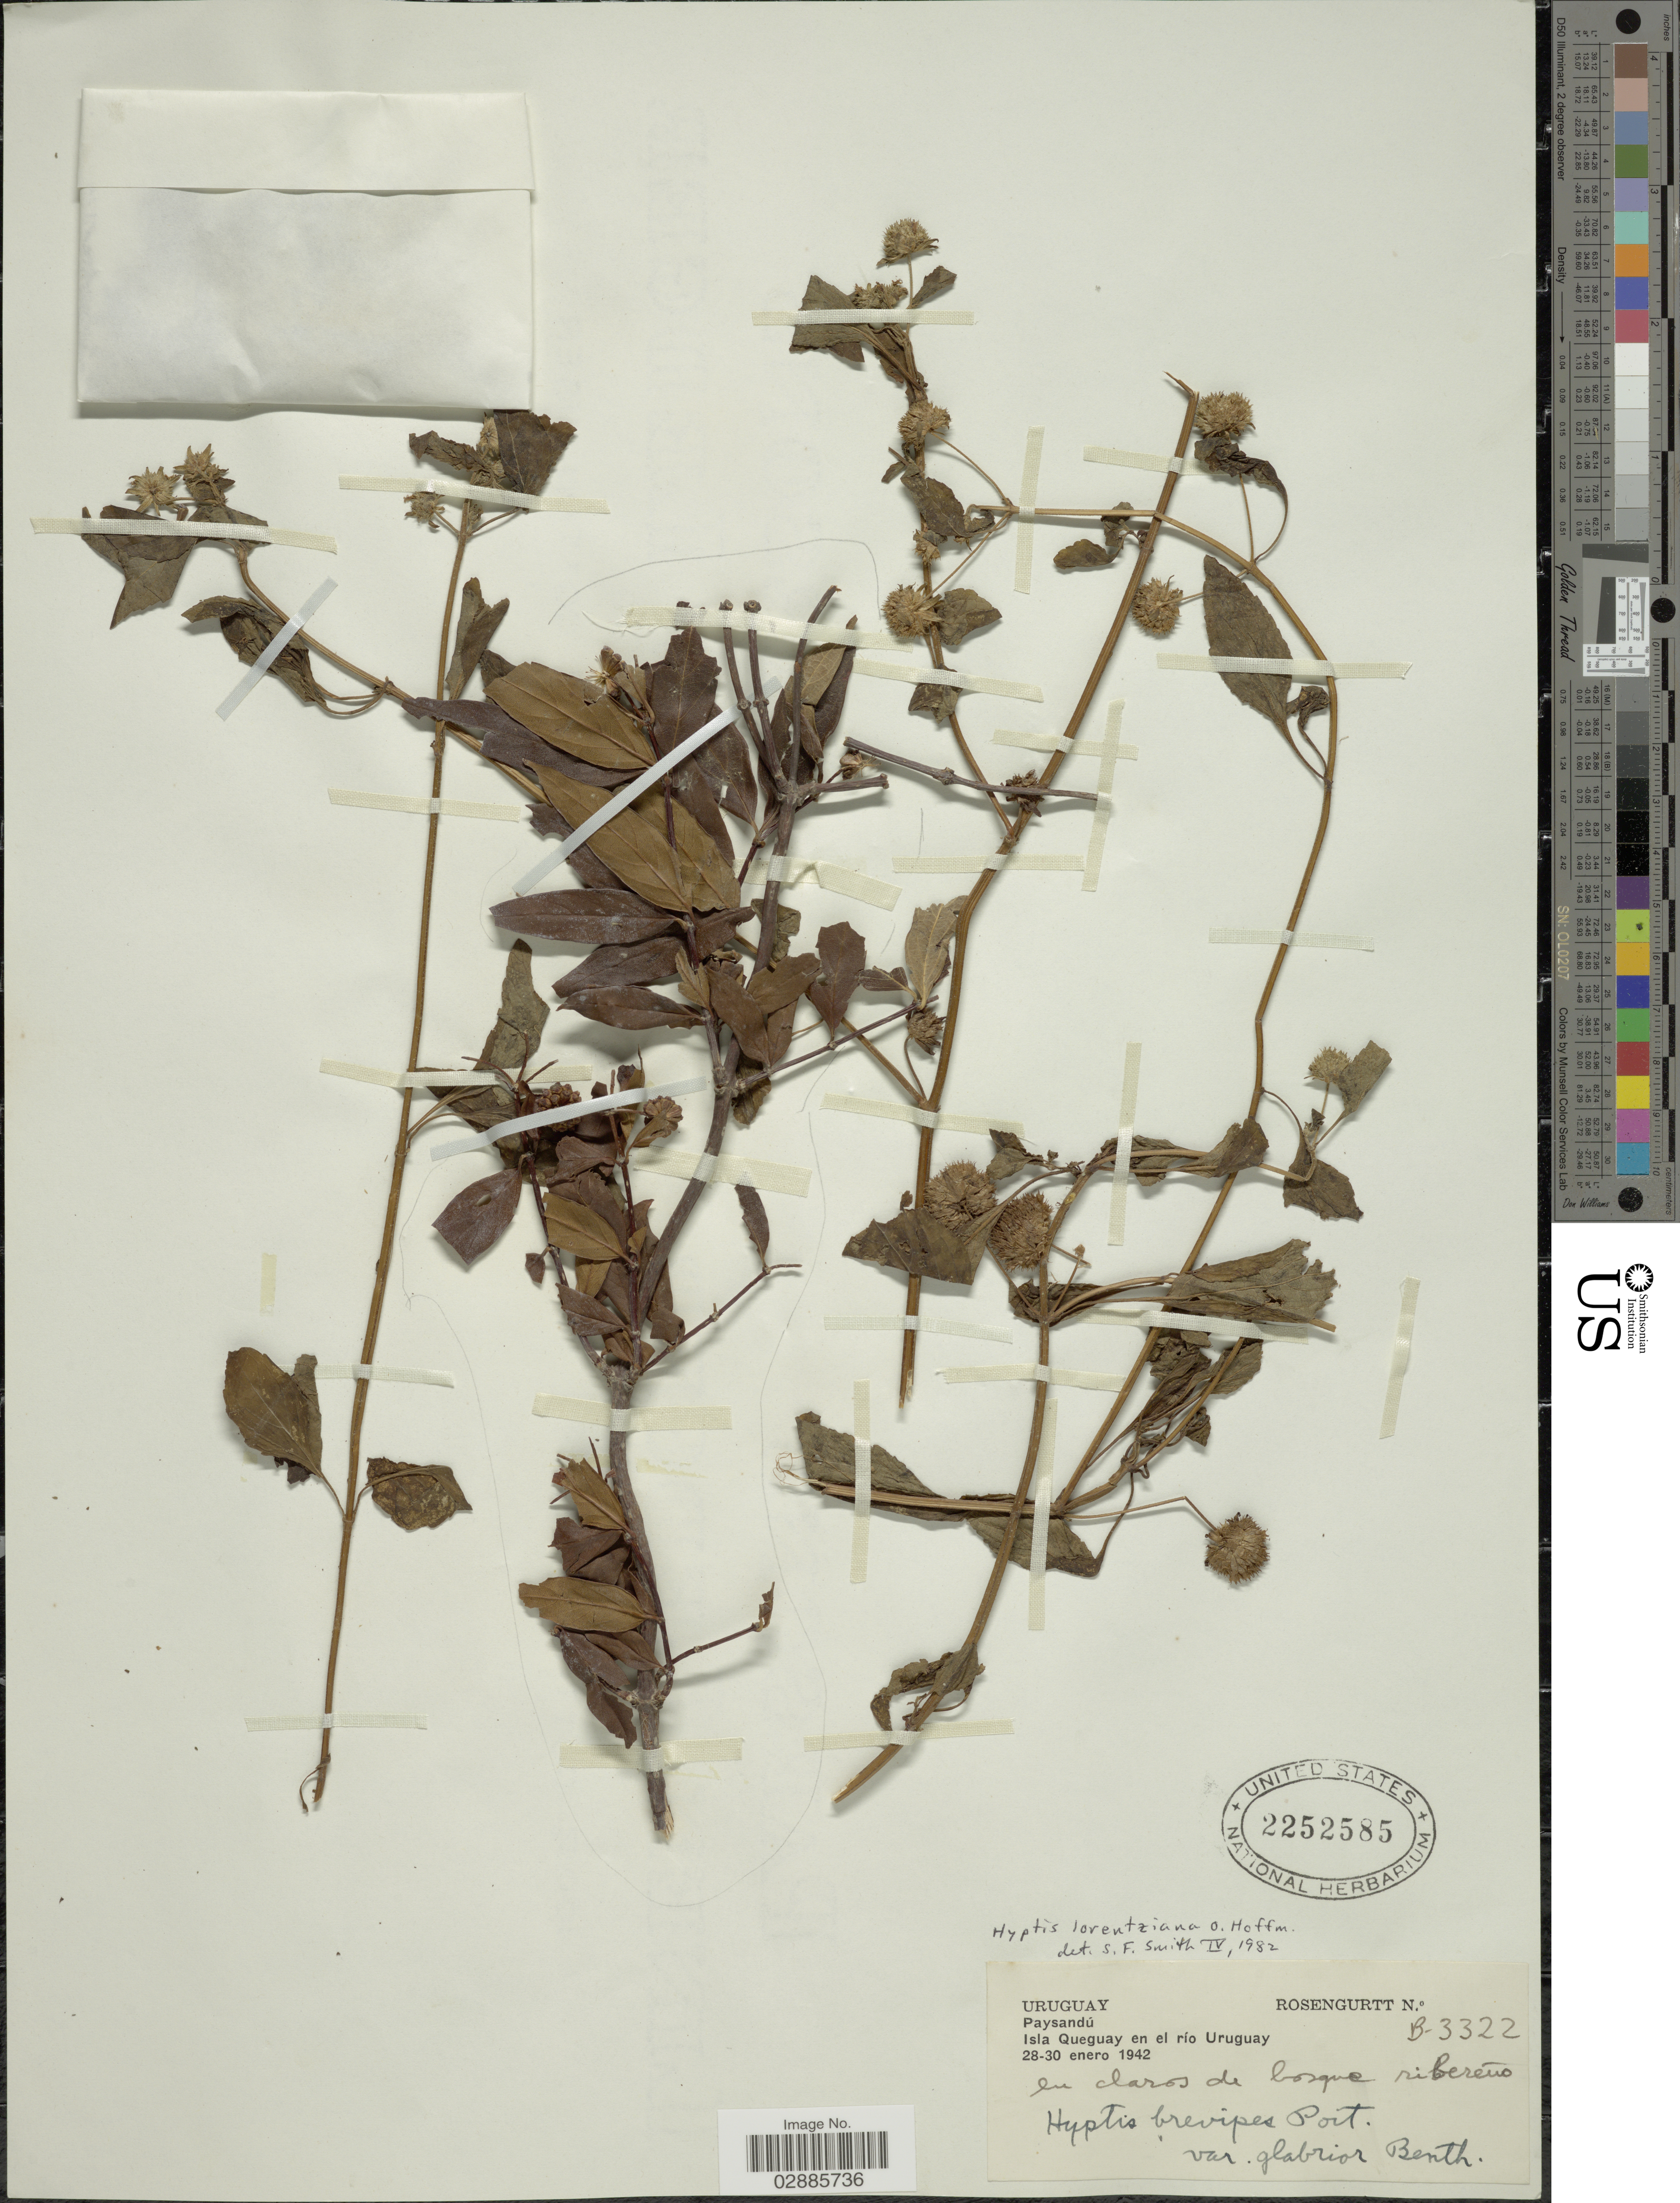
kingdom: Plantae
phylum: Tracheophyta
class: Magnoliopsida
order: Lamiales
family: Lamiaceae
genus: Hyptis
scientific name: Hyptis lorentziana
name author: O. Hoffm.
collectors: Rosengurtt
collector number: B-332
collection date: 1942-01-28/1942-01-30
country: Uruguay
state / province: Paysandu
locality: Isla Queguay en el río Uruguay.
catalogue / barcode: US 2252585